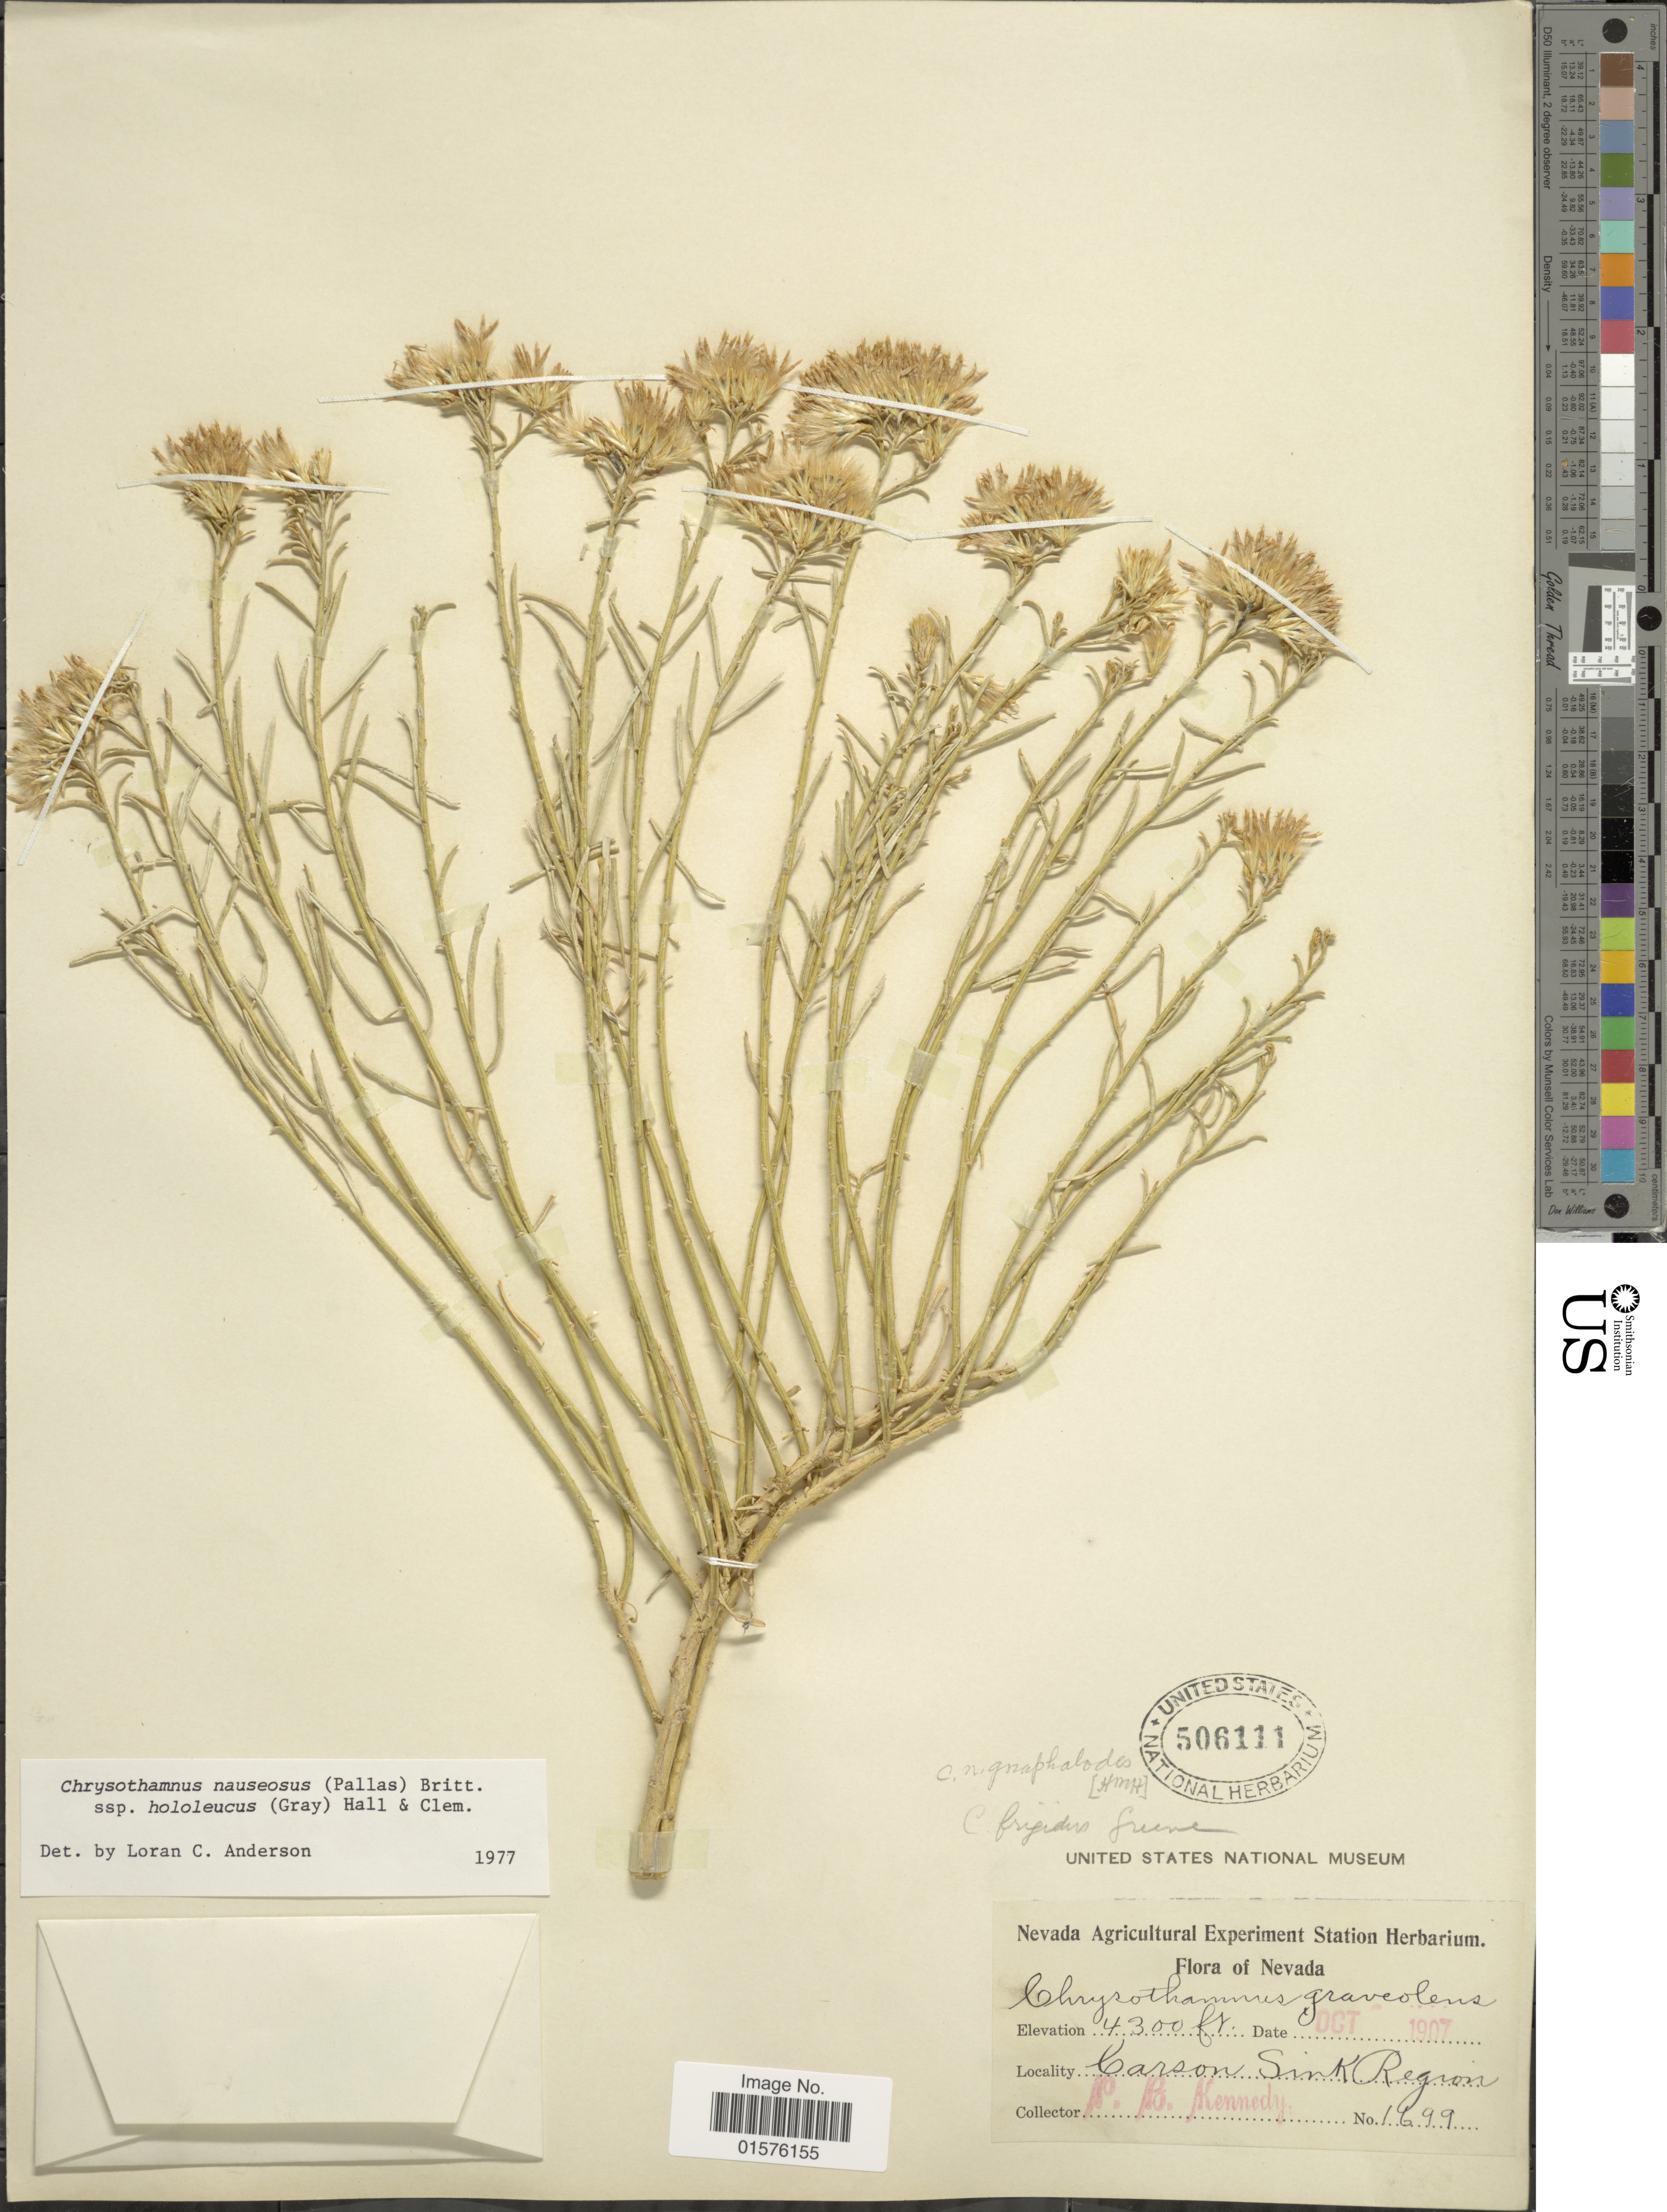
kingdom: Plantae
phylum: Tracheophyta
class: Magnoliopsida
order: Asterales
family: Asteraceae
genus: Ericameria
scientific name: Ericameria nauseosa var. hololeuca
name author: (A. Gray) G.L. Nesom & G.I. Baird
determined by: Urbatsch, Lowell E., Curator (LSU), Louisiana State University (UNITED STATES)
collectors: P. B. Kennedy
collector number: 1699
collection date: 1907-10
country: United States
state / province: Nevada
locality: Carson Sink Region.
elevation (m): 1311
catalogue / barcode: US 506111